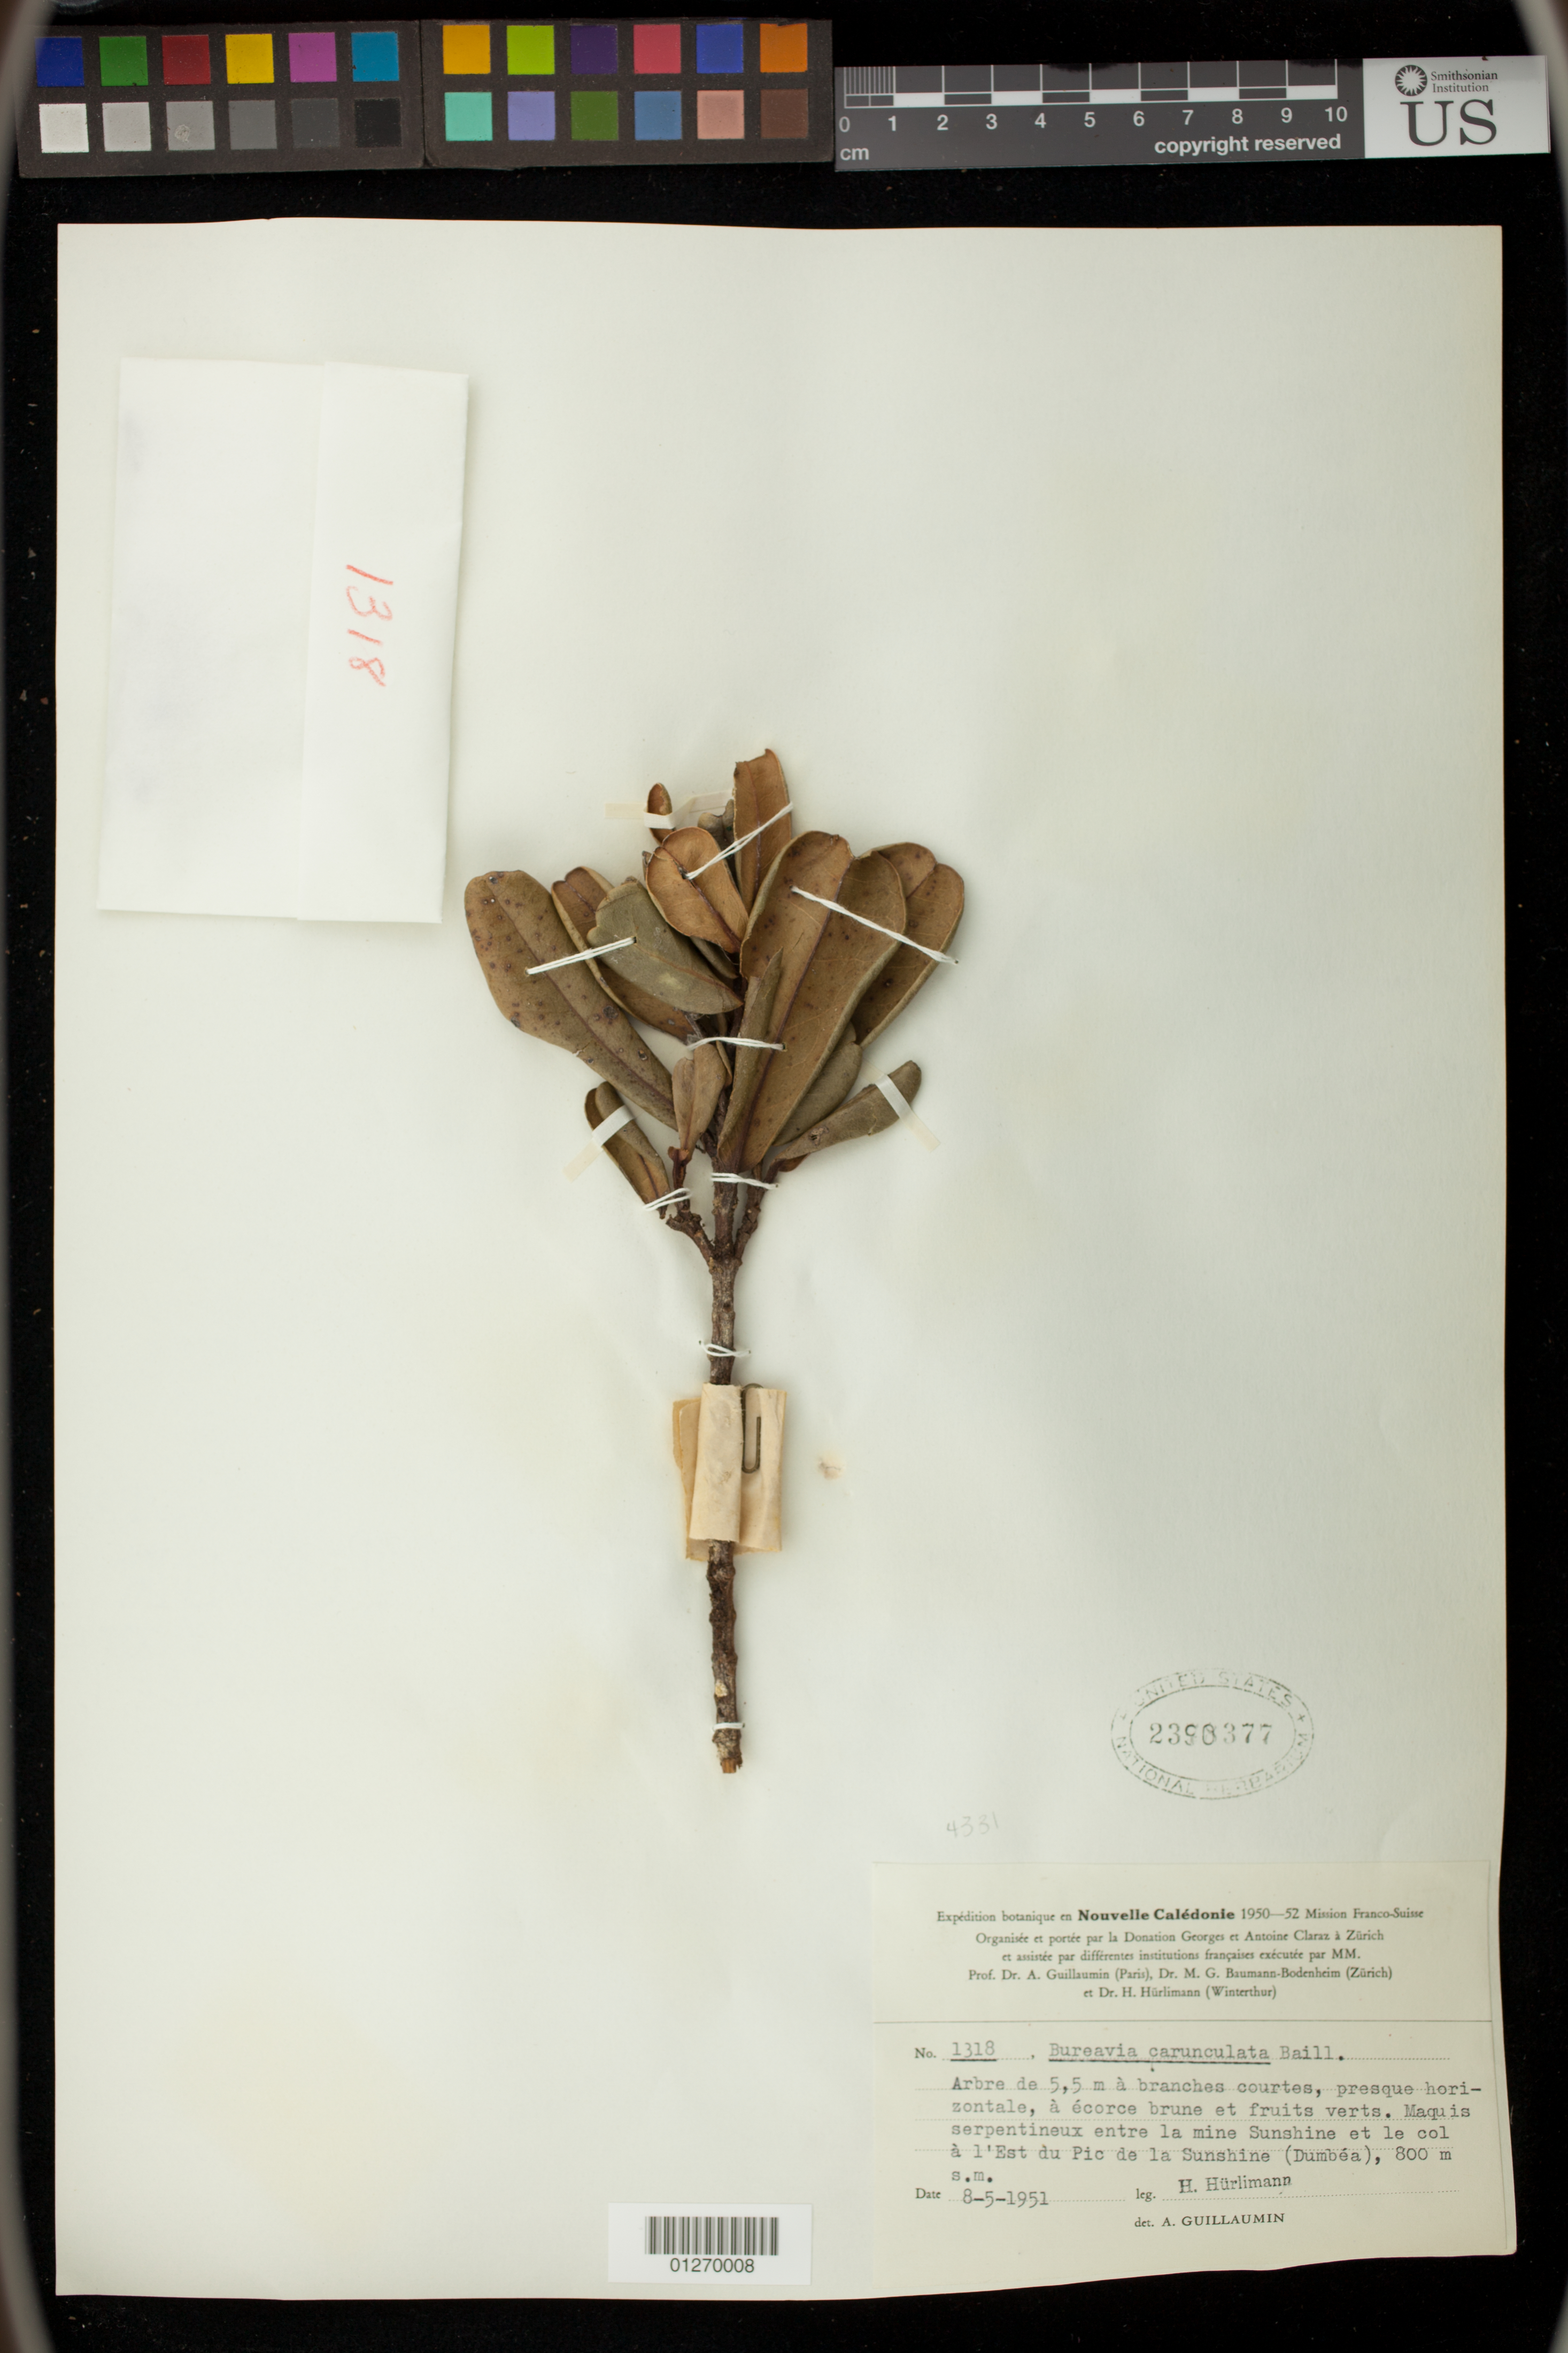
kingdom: Plantae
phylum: Tracheophyta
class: Magnoliopsida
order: Malpighiales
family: Picrodendraceae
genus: Austrobuxus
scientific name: Austrobuxus carunculatus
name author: (Baill.) Airy Shaw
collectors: H. Hurlimann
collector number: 1318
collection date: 1951-05-08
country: New Caledonia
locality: entre la mine Sunshine et le col a l'Est du Pic de la Sunshine (Dumbea)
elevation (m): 800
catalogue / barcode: US 2390377